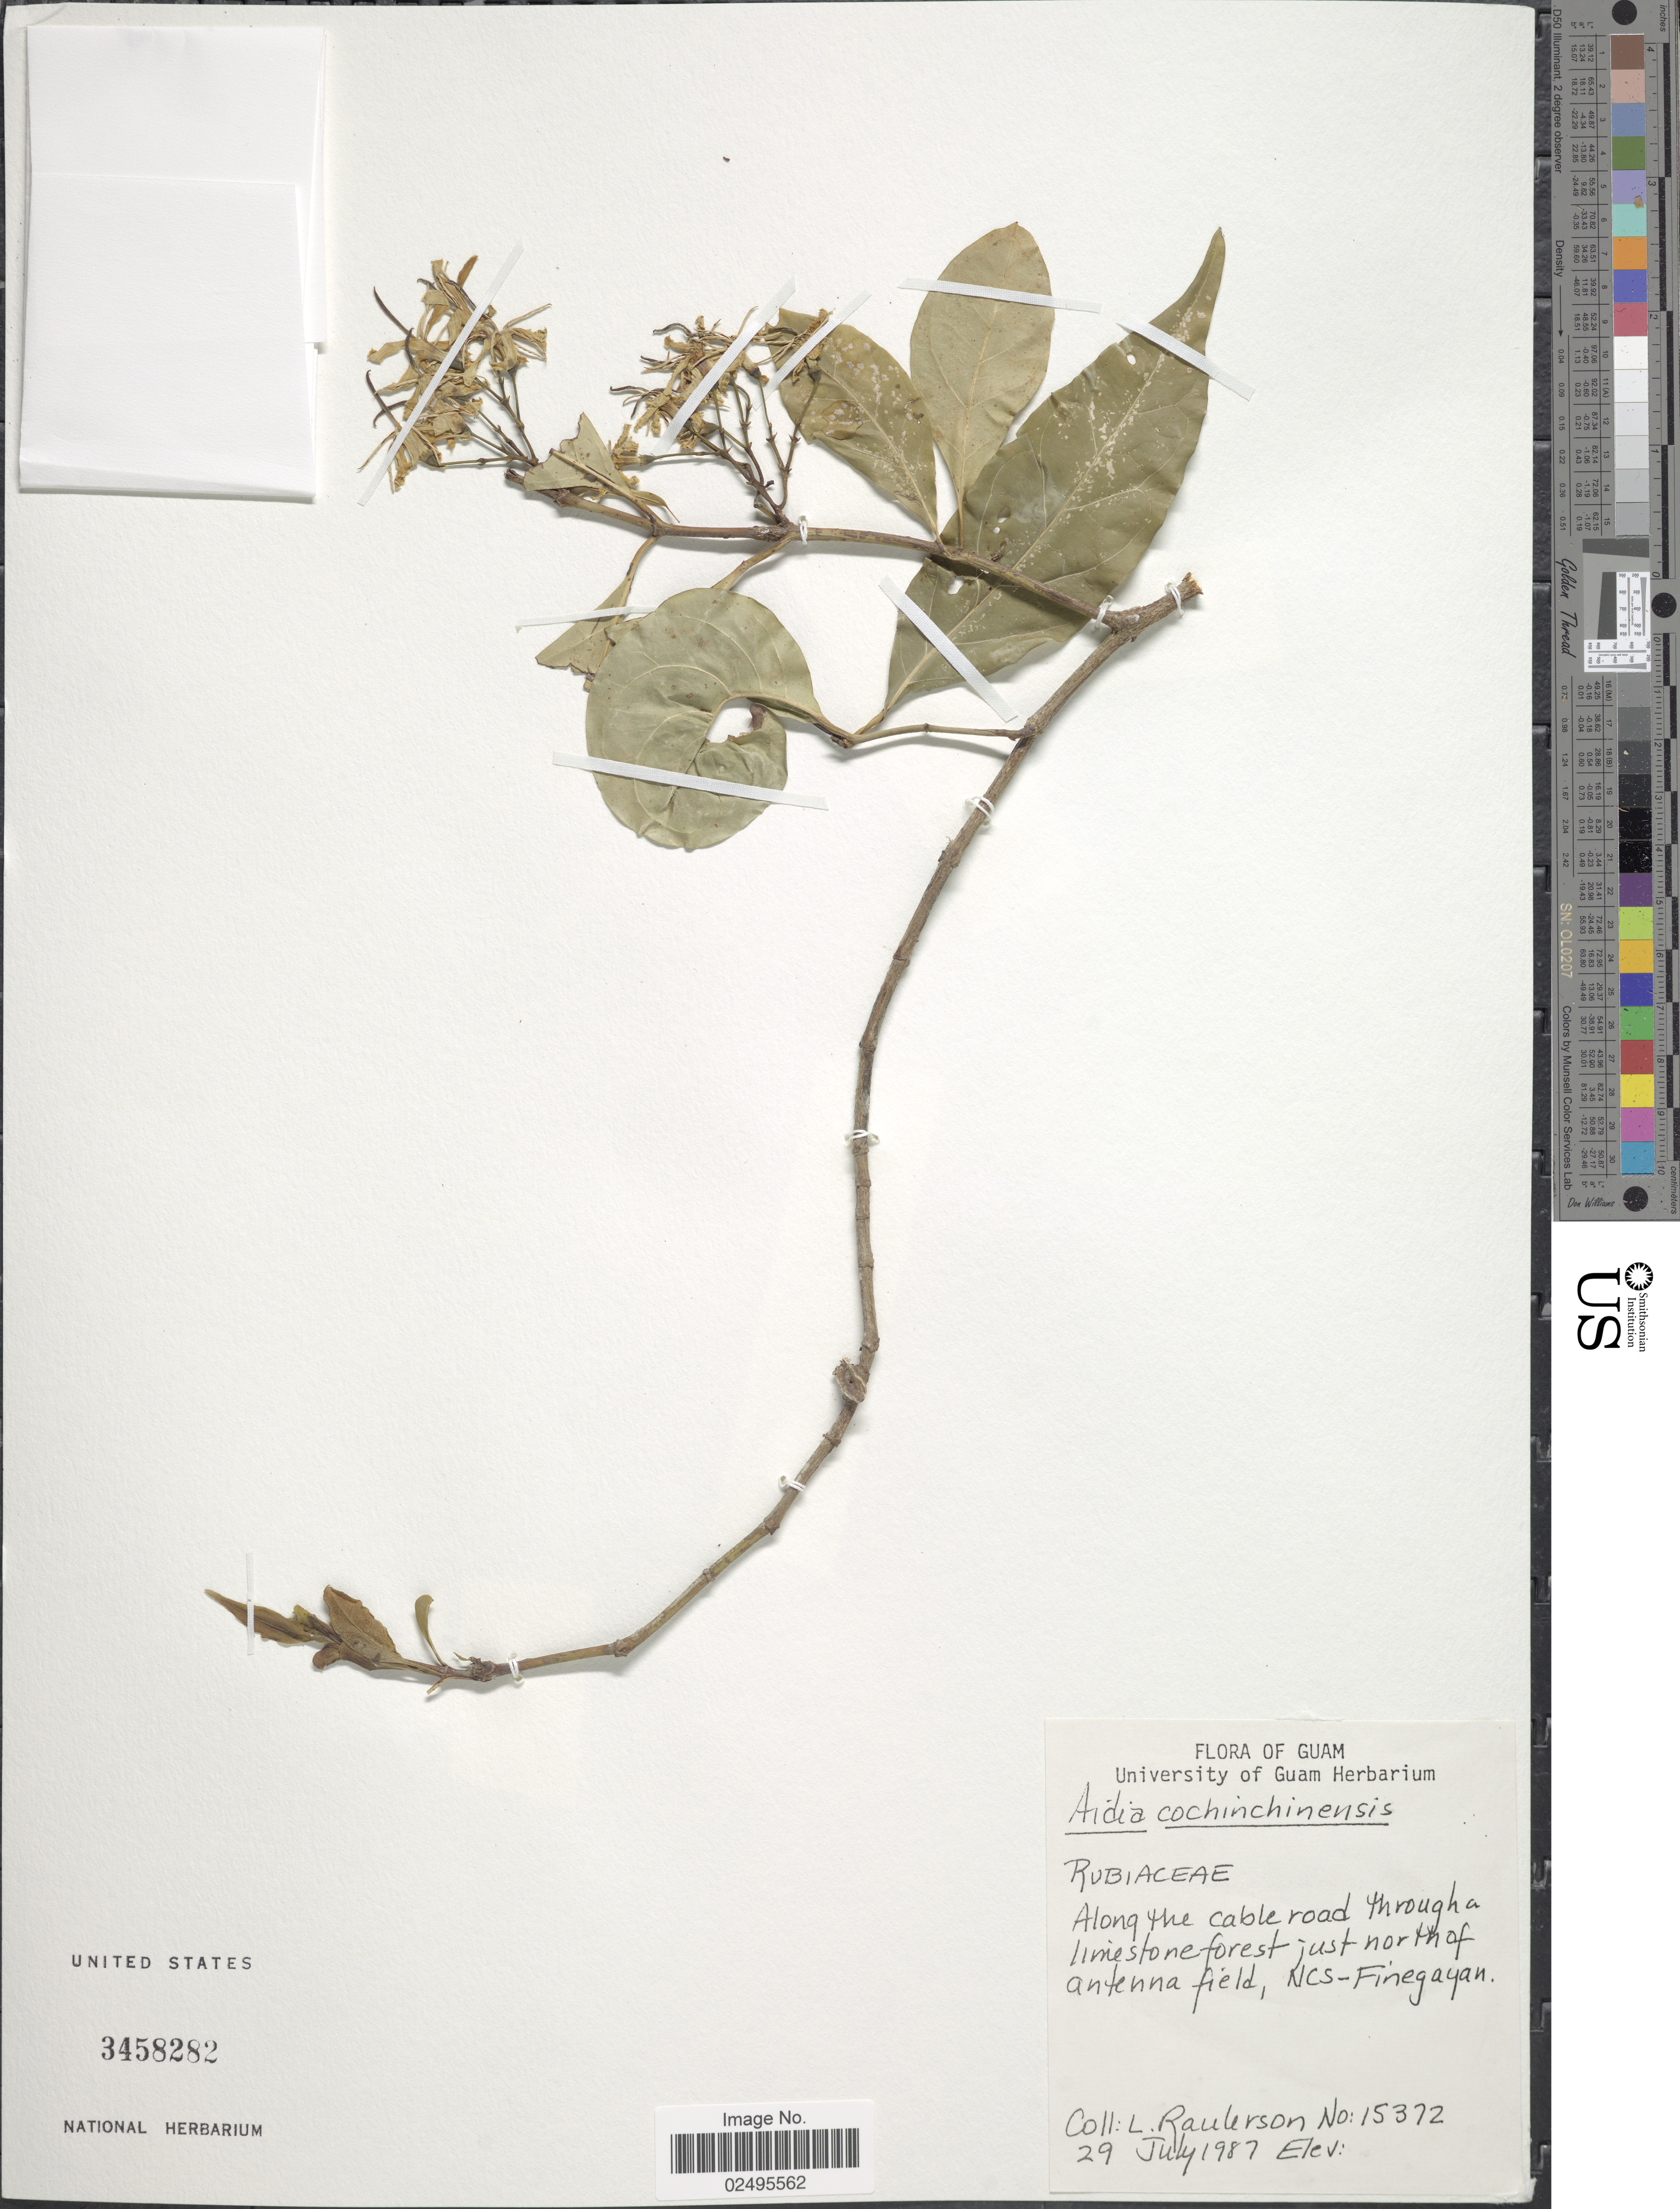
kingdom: Plantae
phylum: Tracheophyta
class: Magnoliopsida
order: Gentianales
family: Rubiaceae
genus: Aidia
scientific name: Aidia graeffei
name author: (Reinecke) Tirveng.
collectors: L. Raulerson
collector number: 15372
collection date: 1987-07-29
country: Guam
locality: Along the cable road through a limestone forest just north of Antenna field, NCS-Finegayan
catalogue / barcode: US 3458282